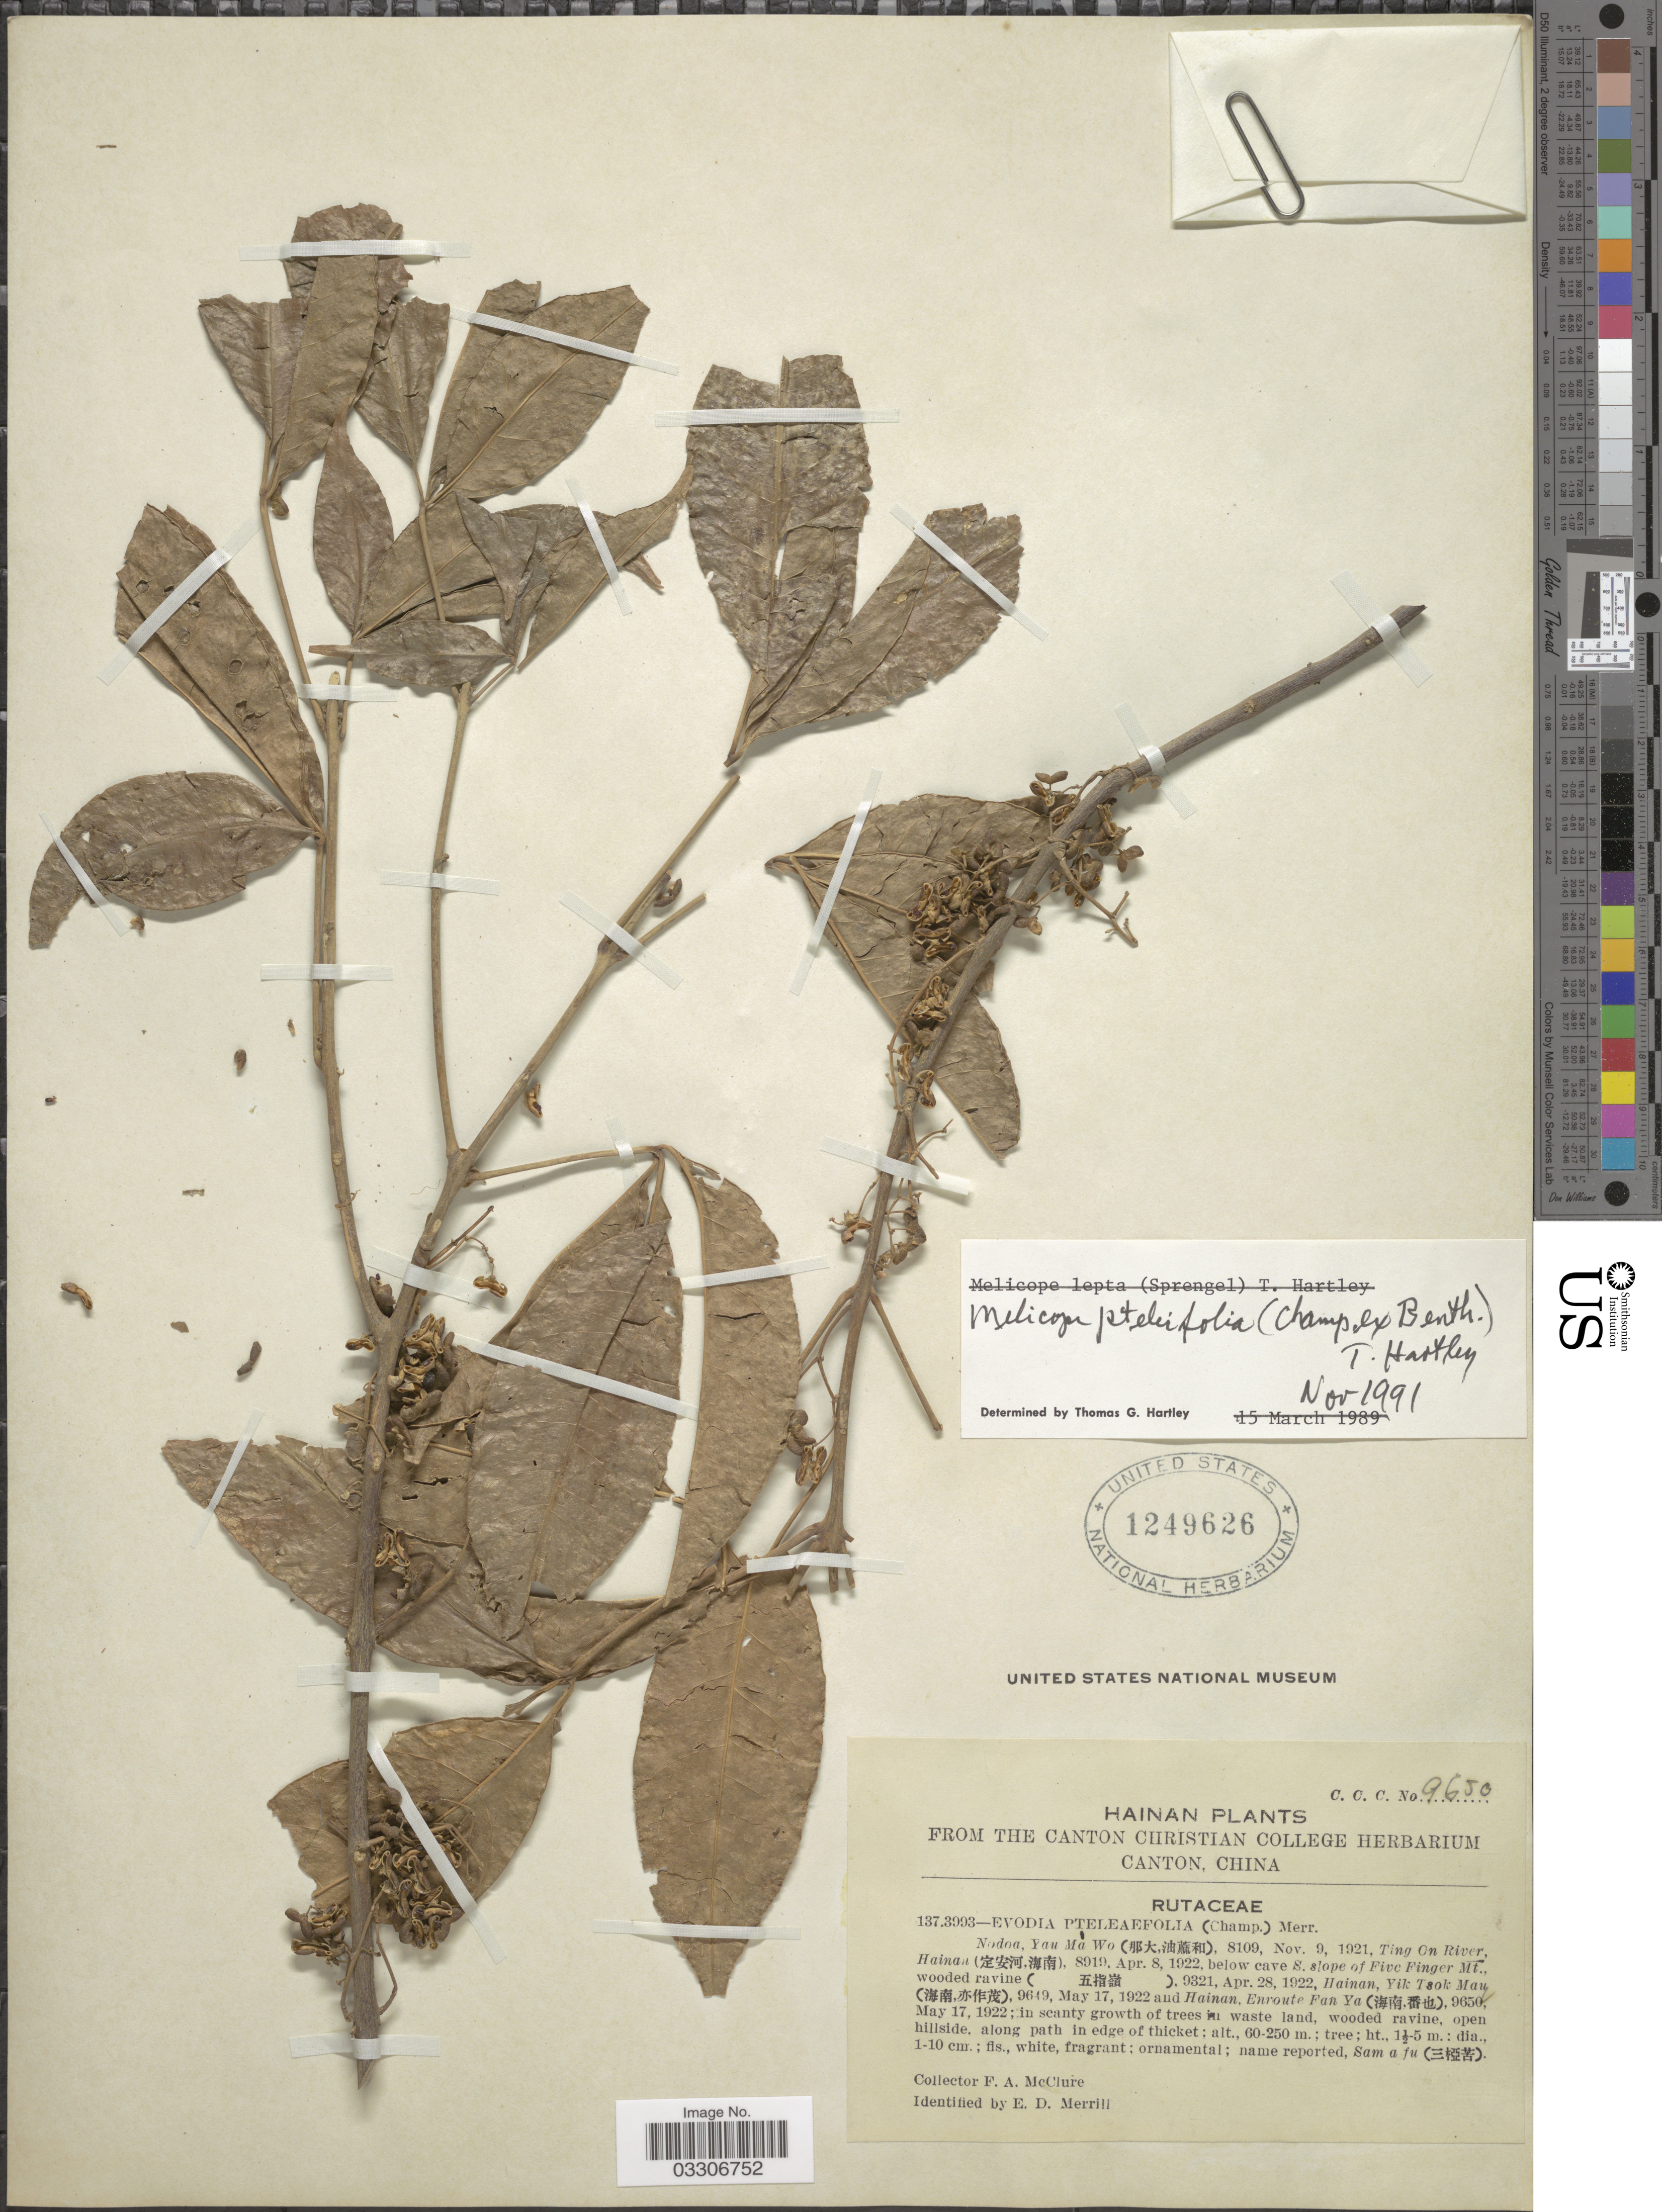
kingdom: Plantae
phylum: Tracheophyta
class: Magnoliopsida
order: Sapindales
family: Rutaceae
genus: Melicope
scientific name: Melicope pteleifolia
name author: (Champ. ex Benth.) T.G. Hartley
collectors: F. A. McClure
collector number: C.C.C.9650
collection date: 1922-05-17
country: China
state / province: Hainan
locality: Enroute Fan Ya (X).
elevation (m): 60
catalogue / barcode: US 1249626